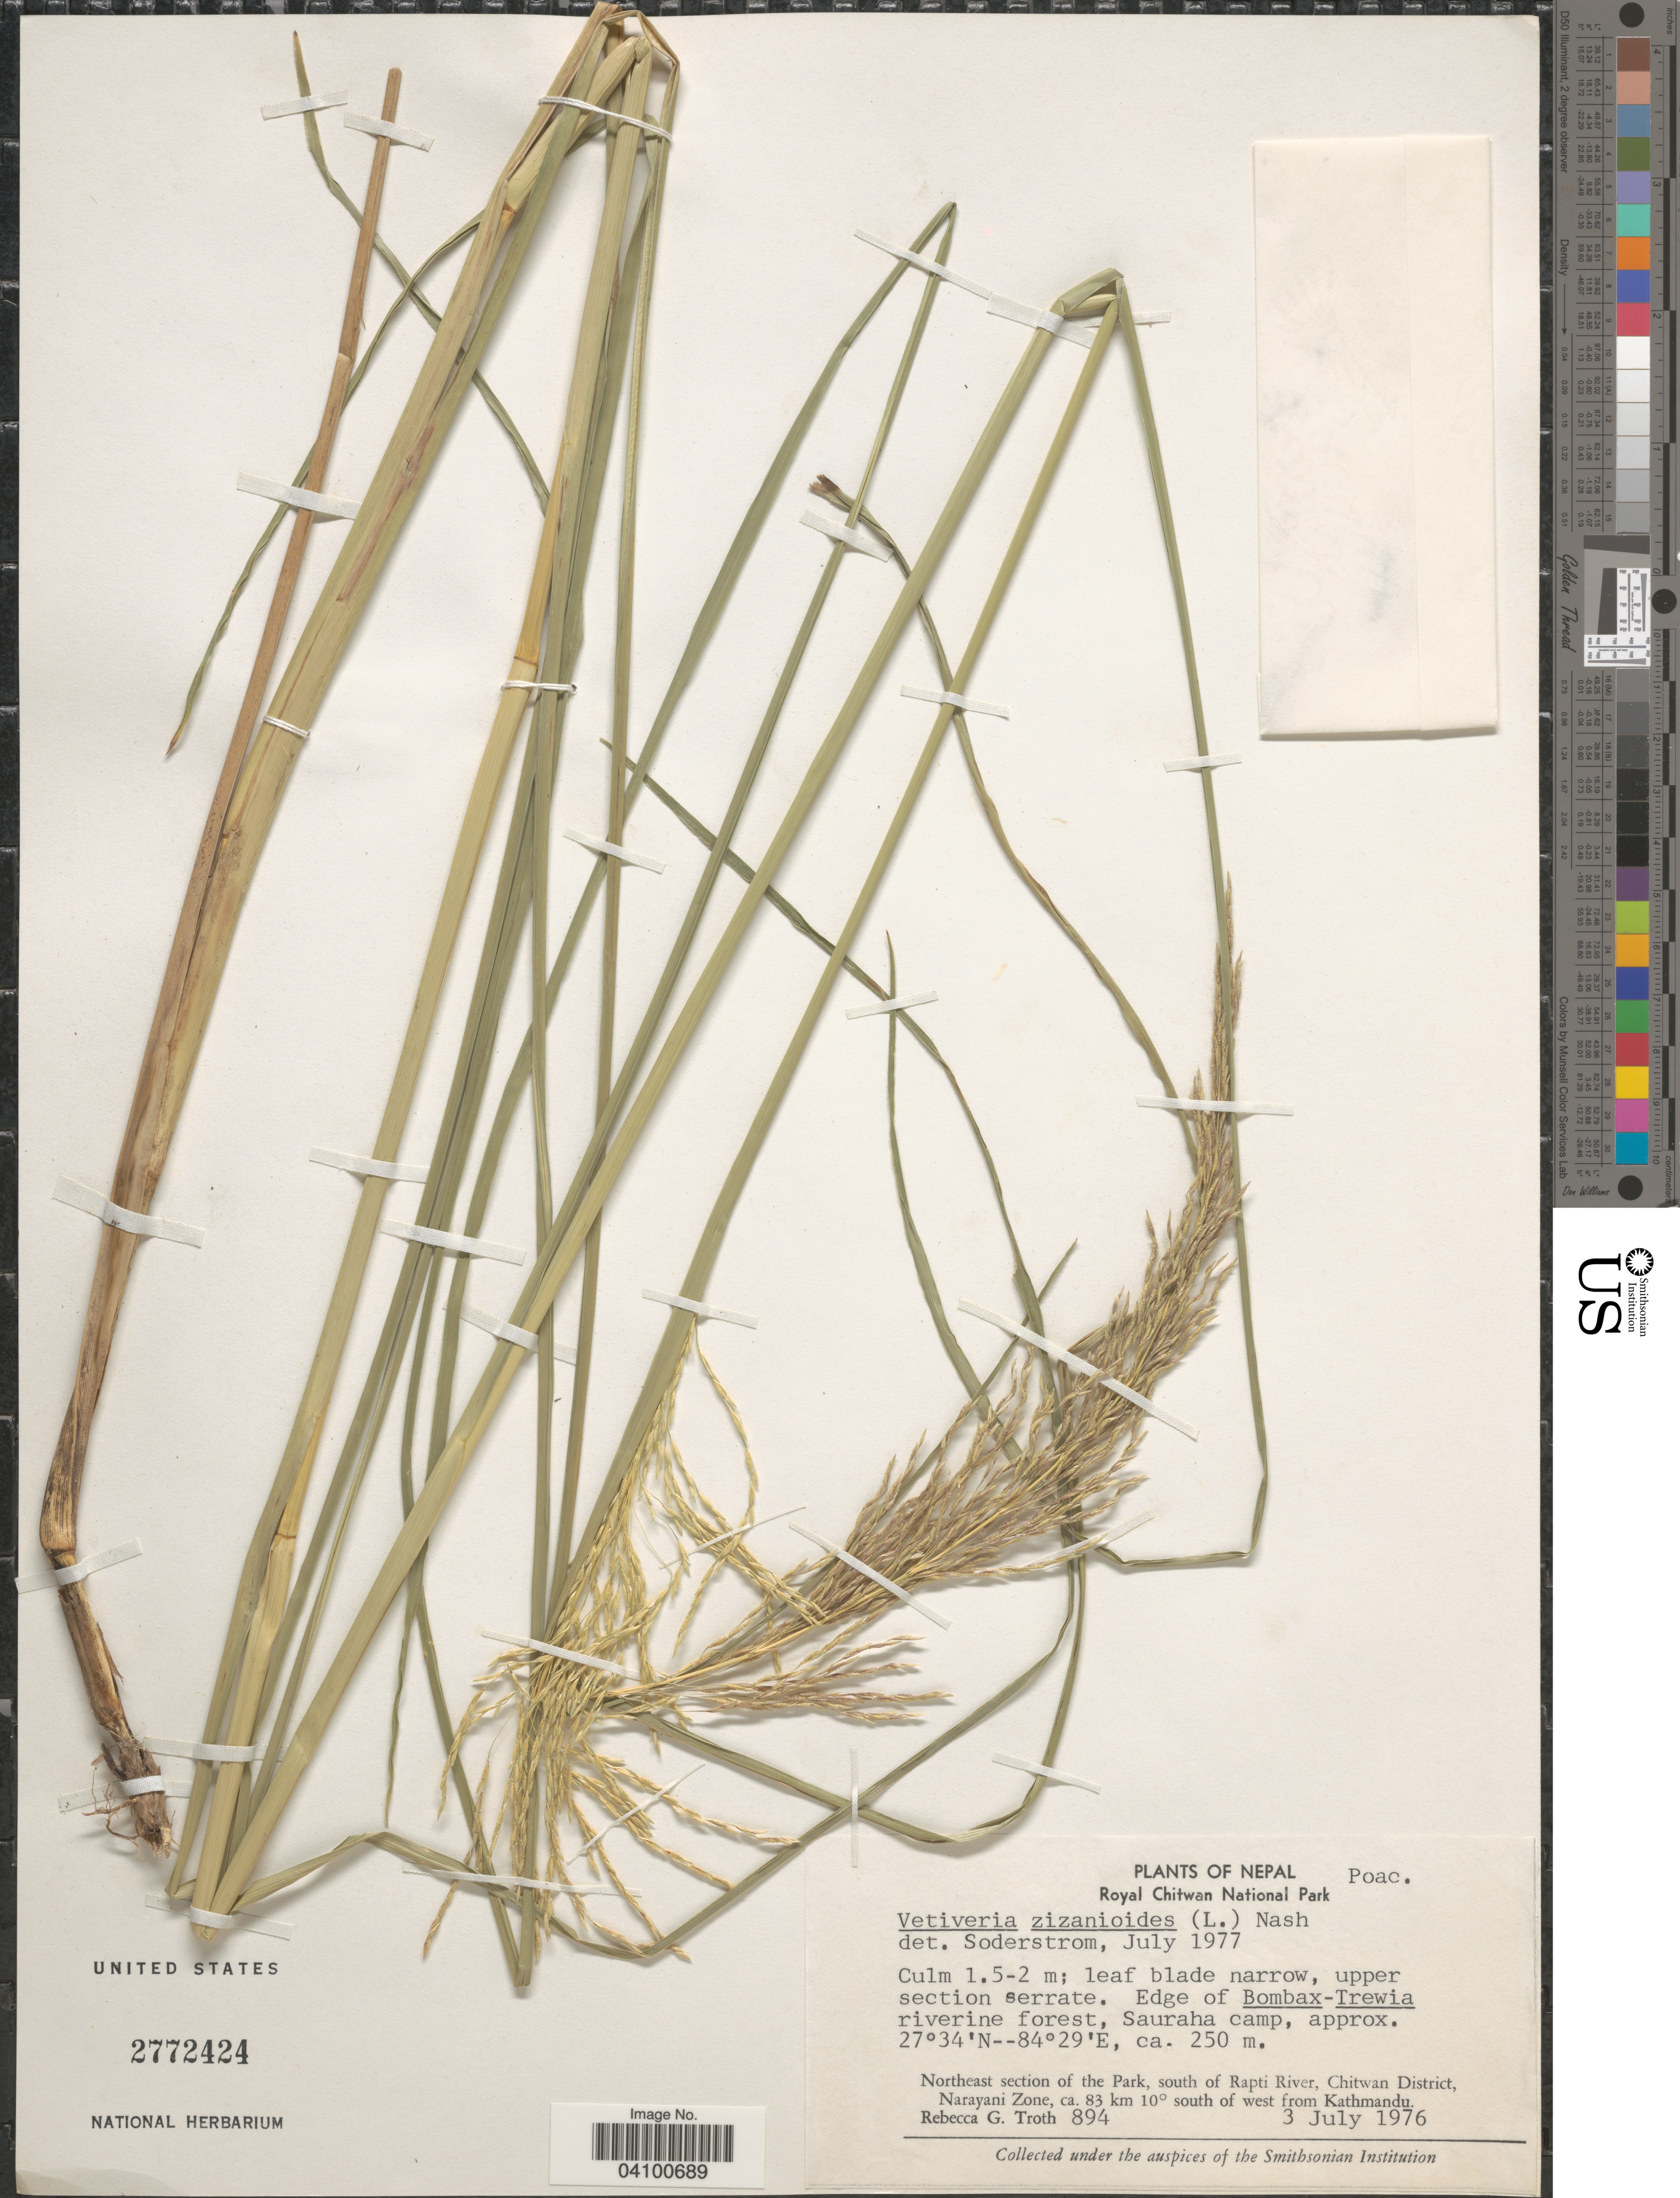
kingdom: Plantae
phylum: Tracheophyta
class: Liliopsida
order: Poales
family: Poaceae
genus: Chrysopogon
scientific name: Chrysopogon zizanioides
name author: (L.) Roberty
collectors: R. Troth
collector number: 894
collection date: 1976-07-03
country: Nepal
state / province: Narayani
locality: Royal Chitwan National Park. Sauraha camp. Northeast section of the Park, south of Rapti River, Chitwan District, Narayani Zone, ca. 83 km 10° south of west from Kathmandu.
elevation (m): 250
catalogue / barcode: US 2772424